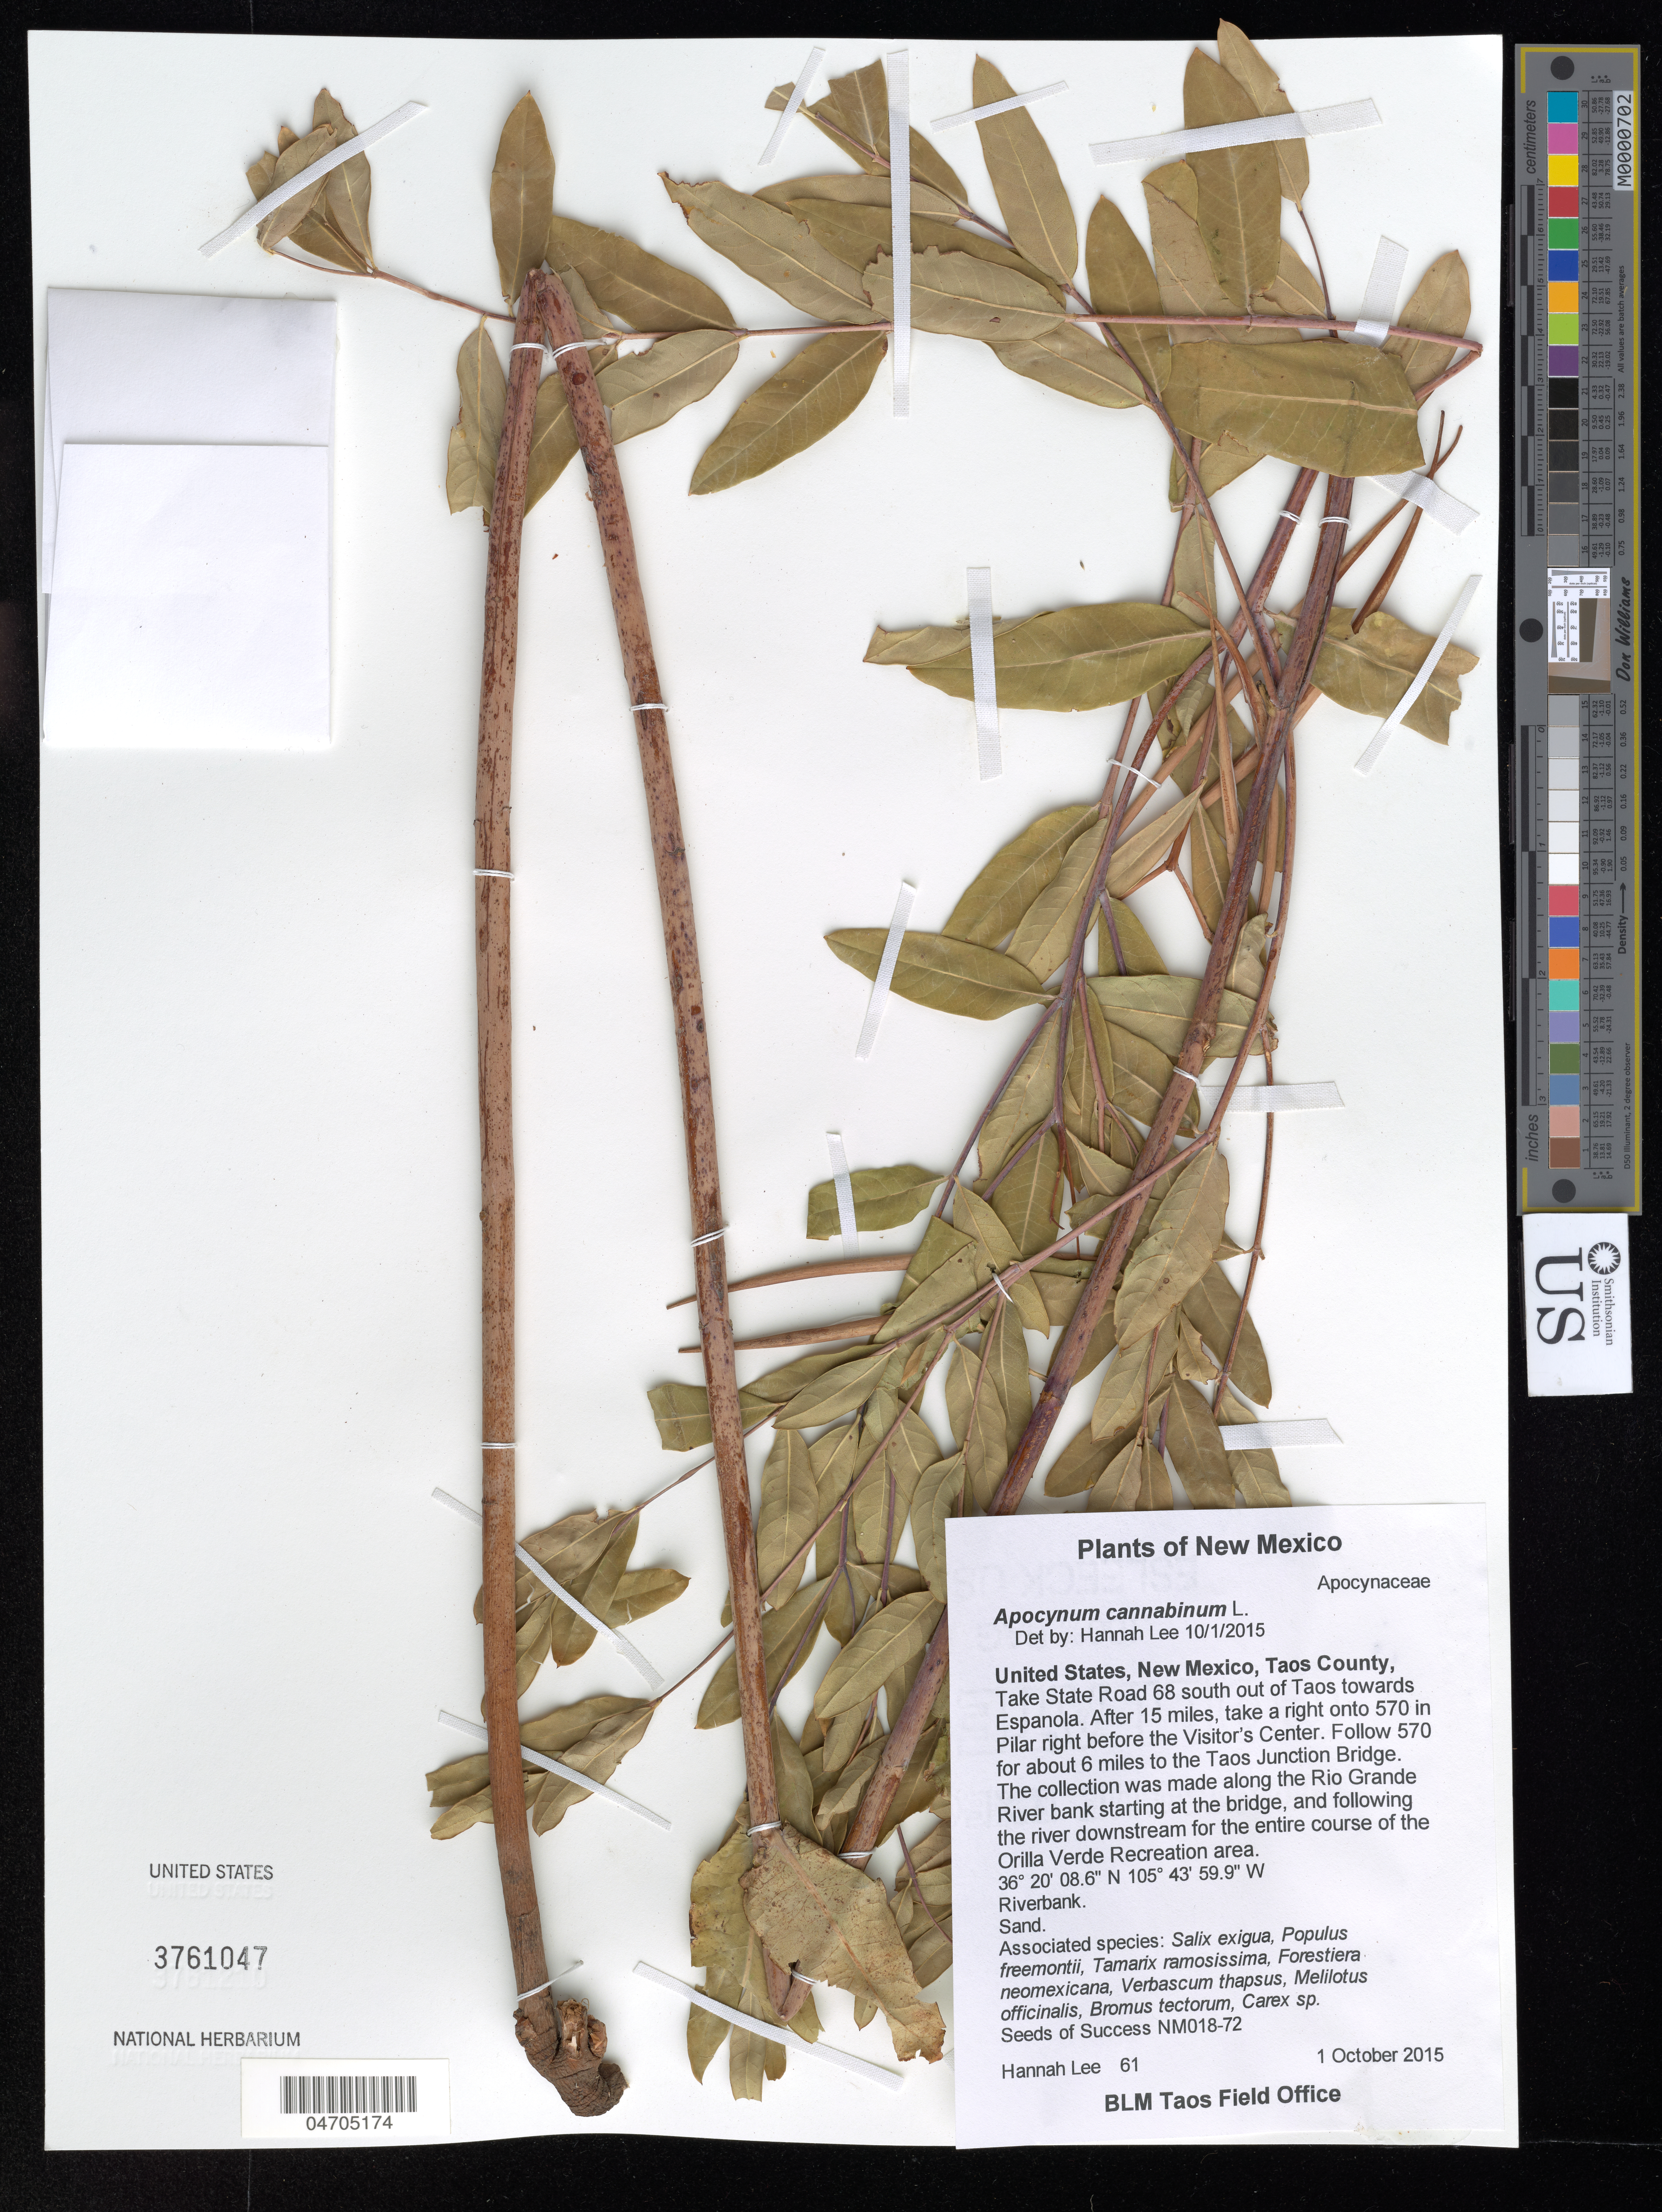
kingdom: Plantae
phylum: Tracheophyta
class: Magnoliopsida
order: Gentianales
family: Apocynaceae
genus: Apocynum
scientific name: Apocynum cannabinum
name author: L.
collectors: H. Lee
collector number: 61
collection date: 2015-10-01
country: United States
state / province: New Mexico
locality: Taos County, Take State Road 68 south out of Taos towards Espanola. After 15 miles, take a right onto 570 in Pilar right before the Visitor's Center. Follow 570 for about 6 miles to the Taos Junction Bridge. The collection was made along the Rio Grande River bank starting at the bridge, and following the river downstream for the entire course of the Orilla Verde Recreation area.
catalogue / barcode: US 3761047